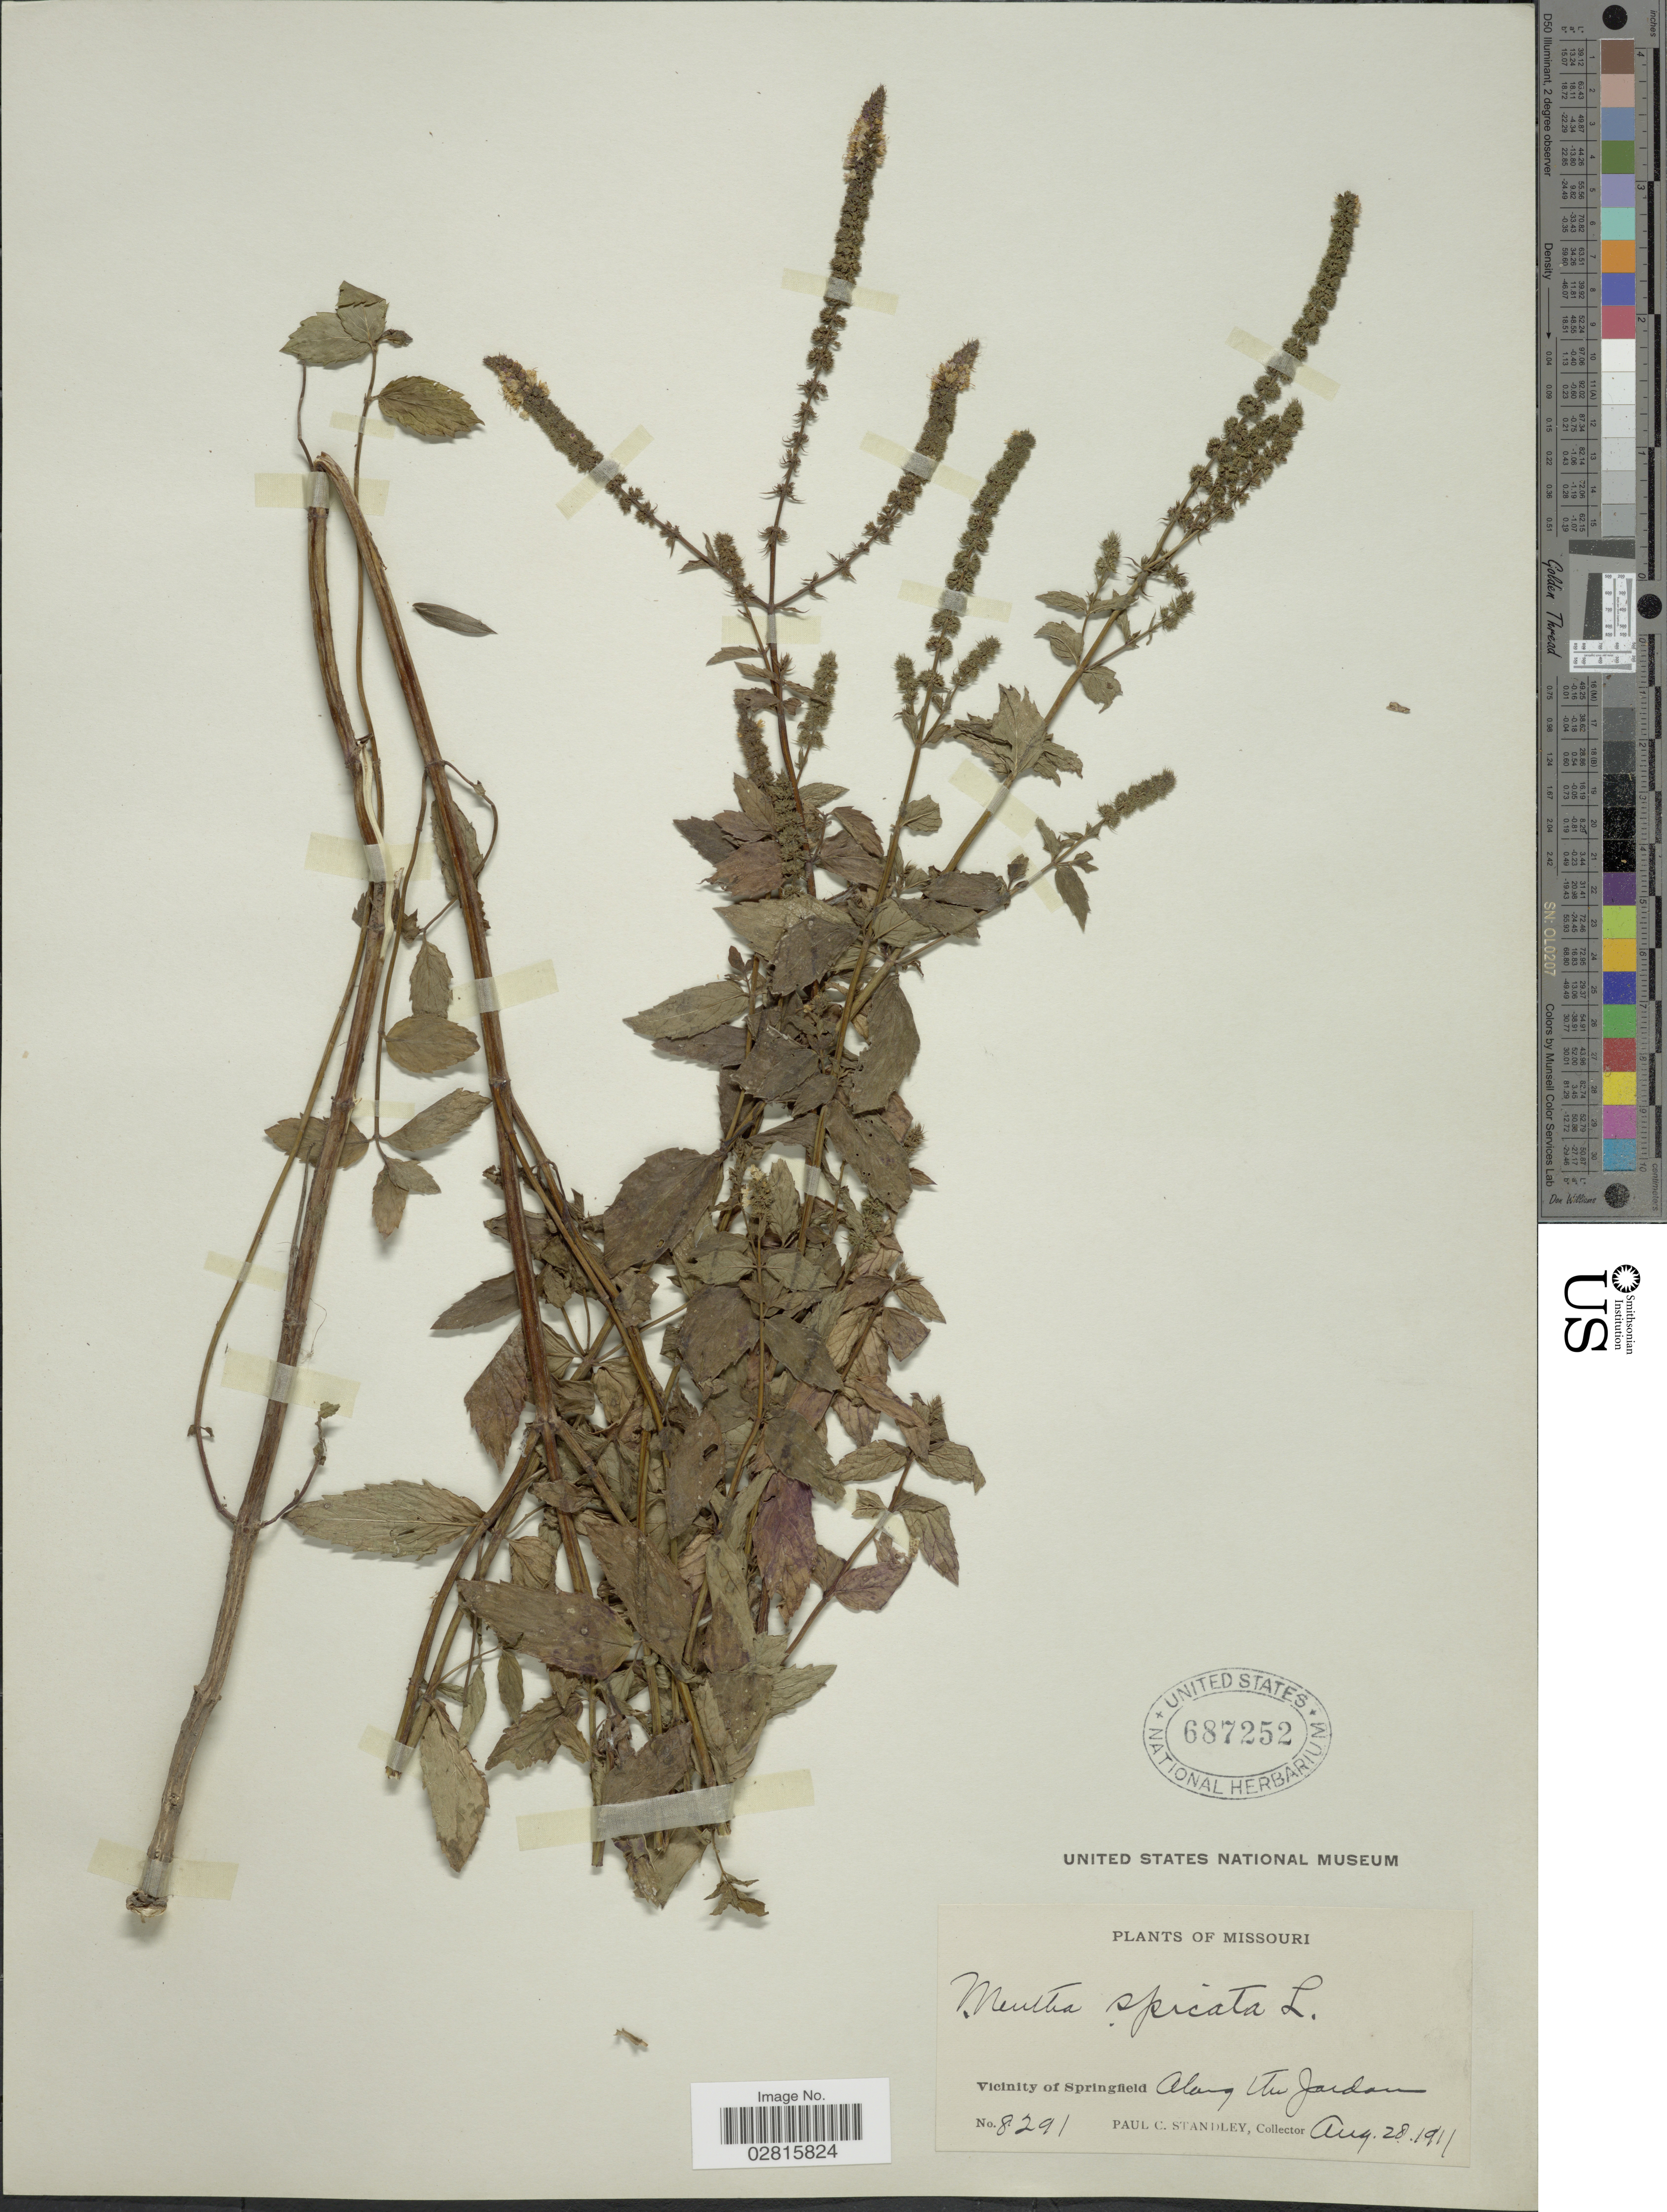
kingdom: Plantae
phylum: Tracheophyta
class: Magnoliopsida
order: Lamiales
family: Lamiaceae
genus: Mentha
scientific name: Mentha spicata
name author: L.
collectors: P. C. Standley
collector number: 8291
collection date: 1911-08-28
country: United States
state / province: Missouri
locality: Vicinity of Springfield. Along the Jordan.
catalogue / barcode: US 687252